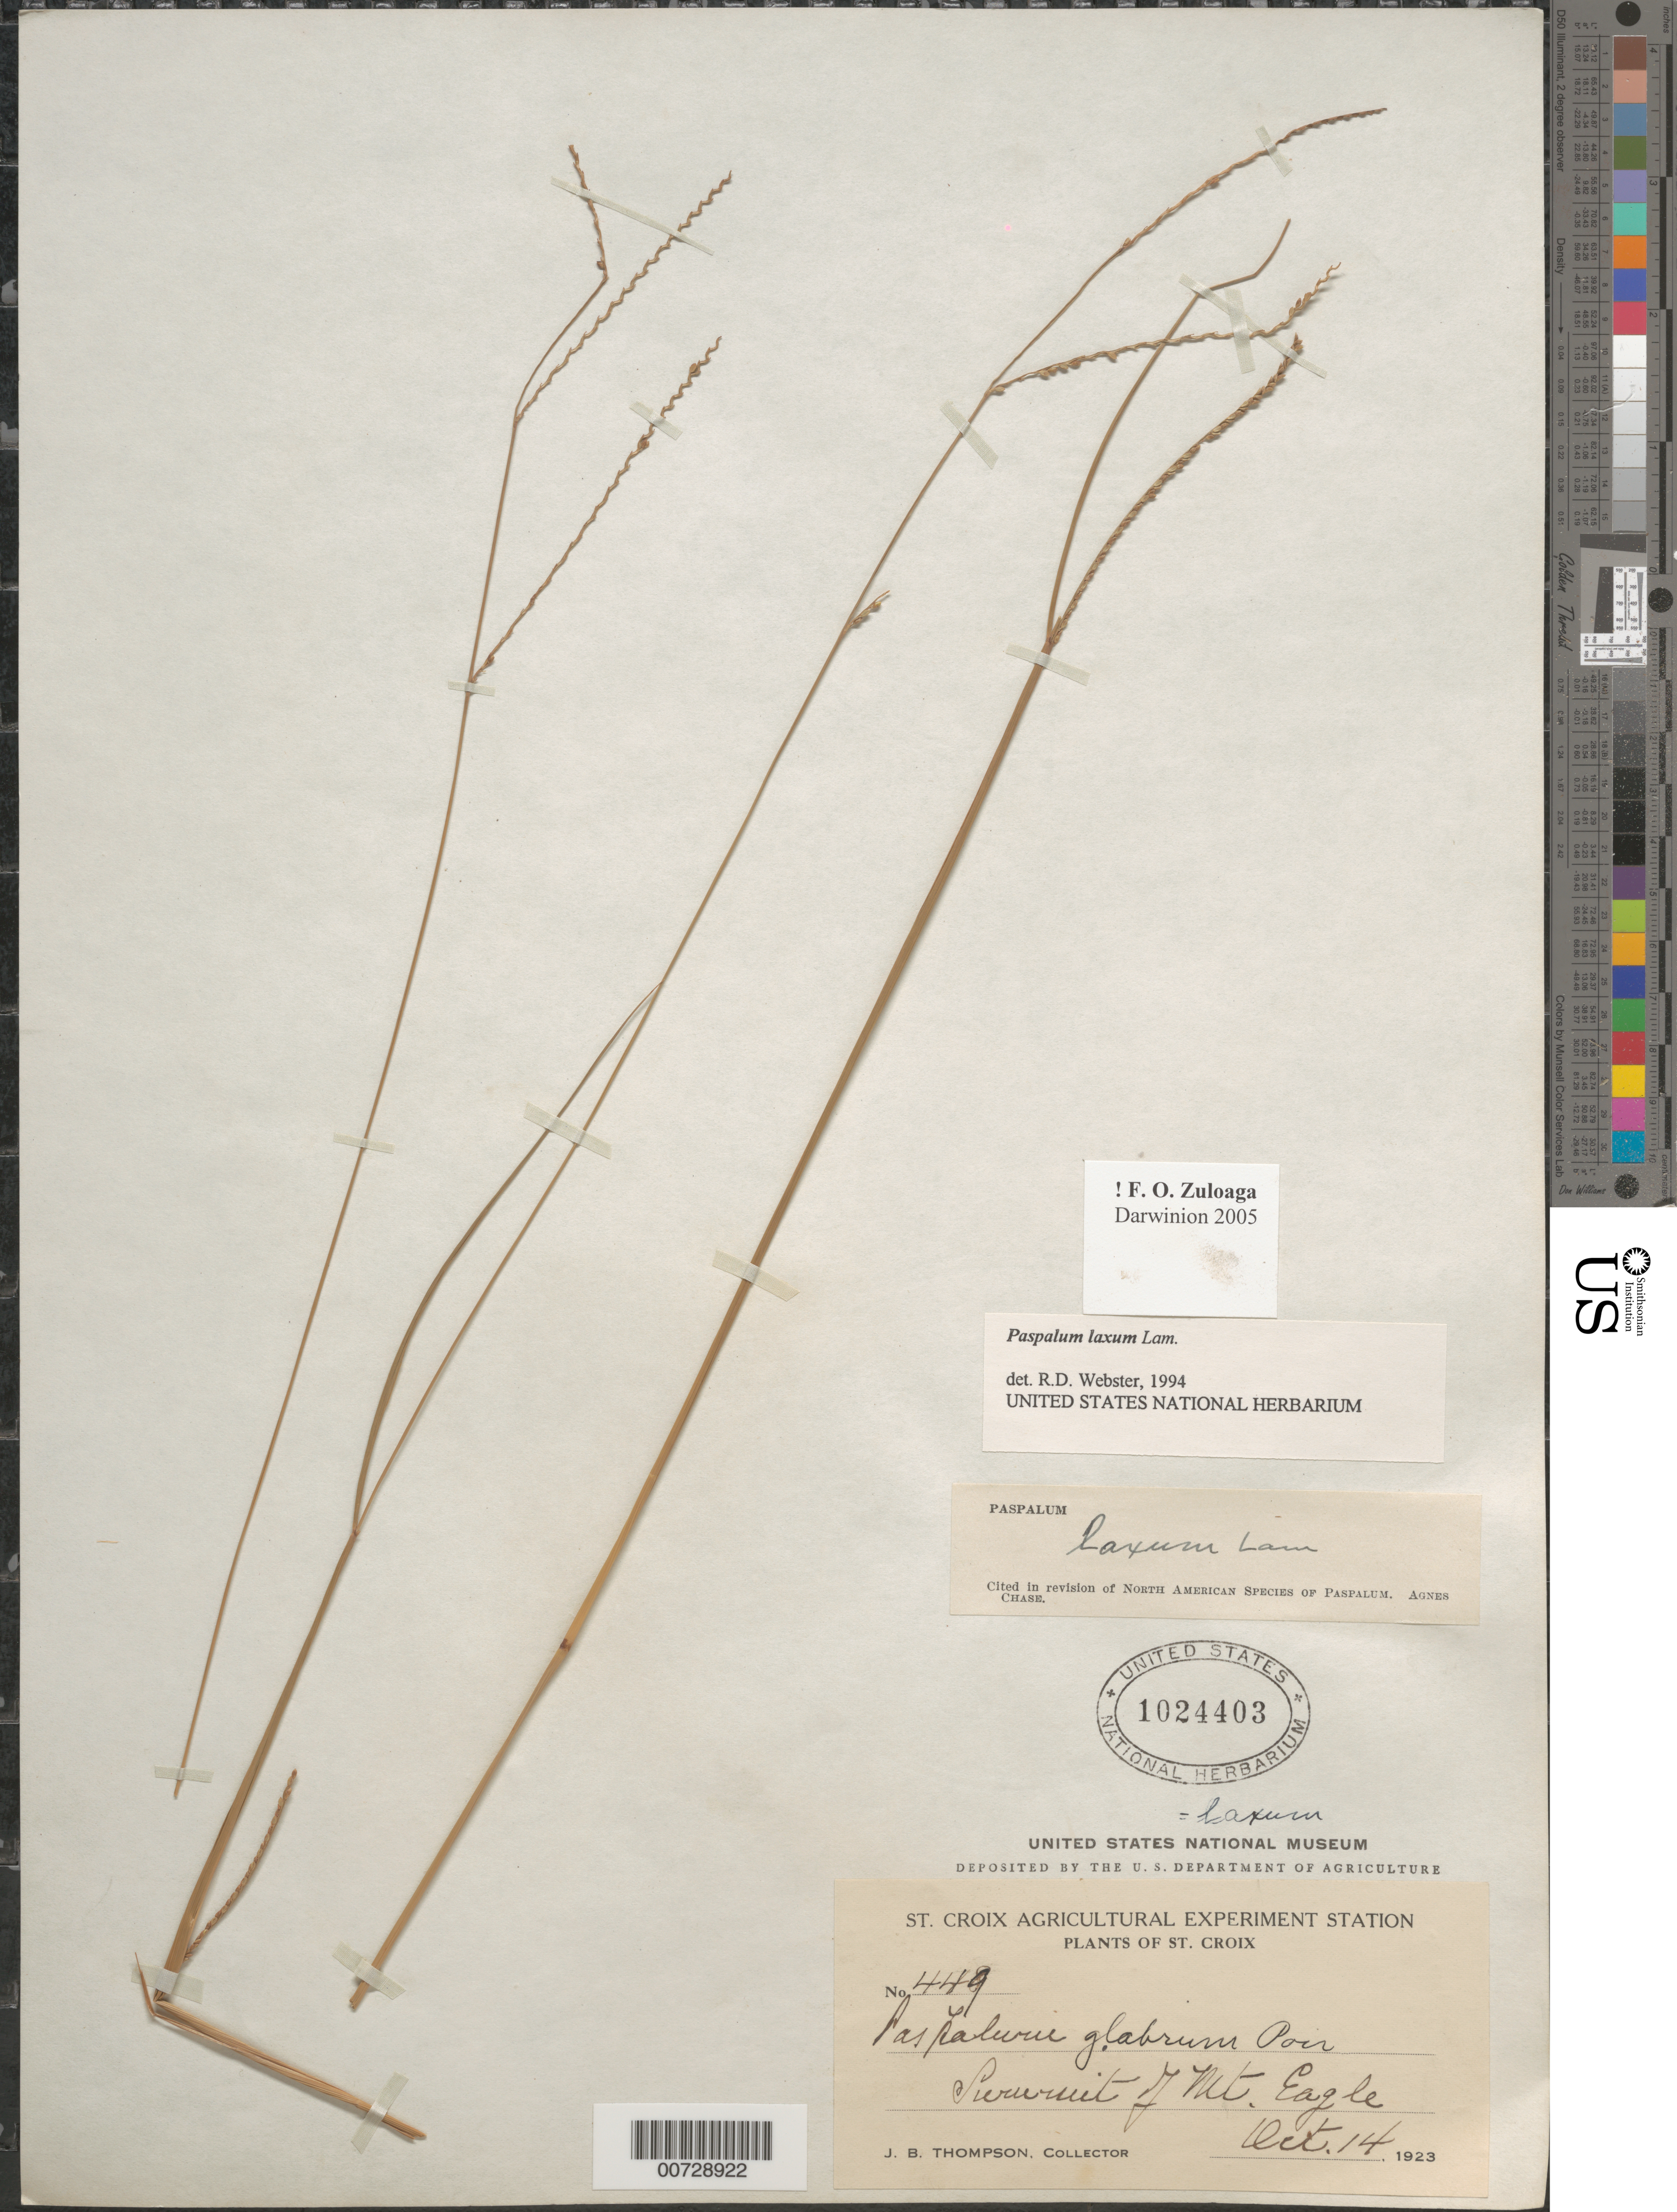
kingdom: Plantae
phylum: Tracheophyta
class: Liliopsida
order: Poales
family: Poaceae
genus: Paspalum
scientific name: Paspalum laxum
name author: Lam.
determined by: Webster, Robert D.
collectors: J. B. Thompson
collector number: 449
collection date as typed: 14 Oct 1923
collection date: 1923-10-14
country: U.S. Virgin Islands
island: St. Croix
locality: St. Croix; Mt. Eagle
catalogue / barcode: US 1024403